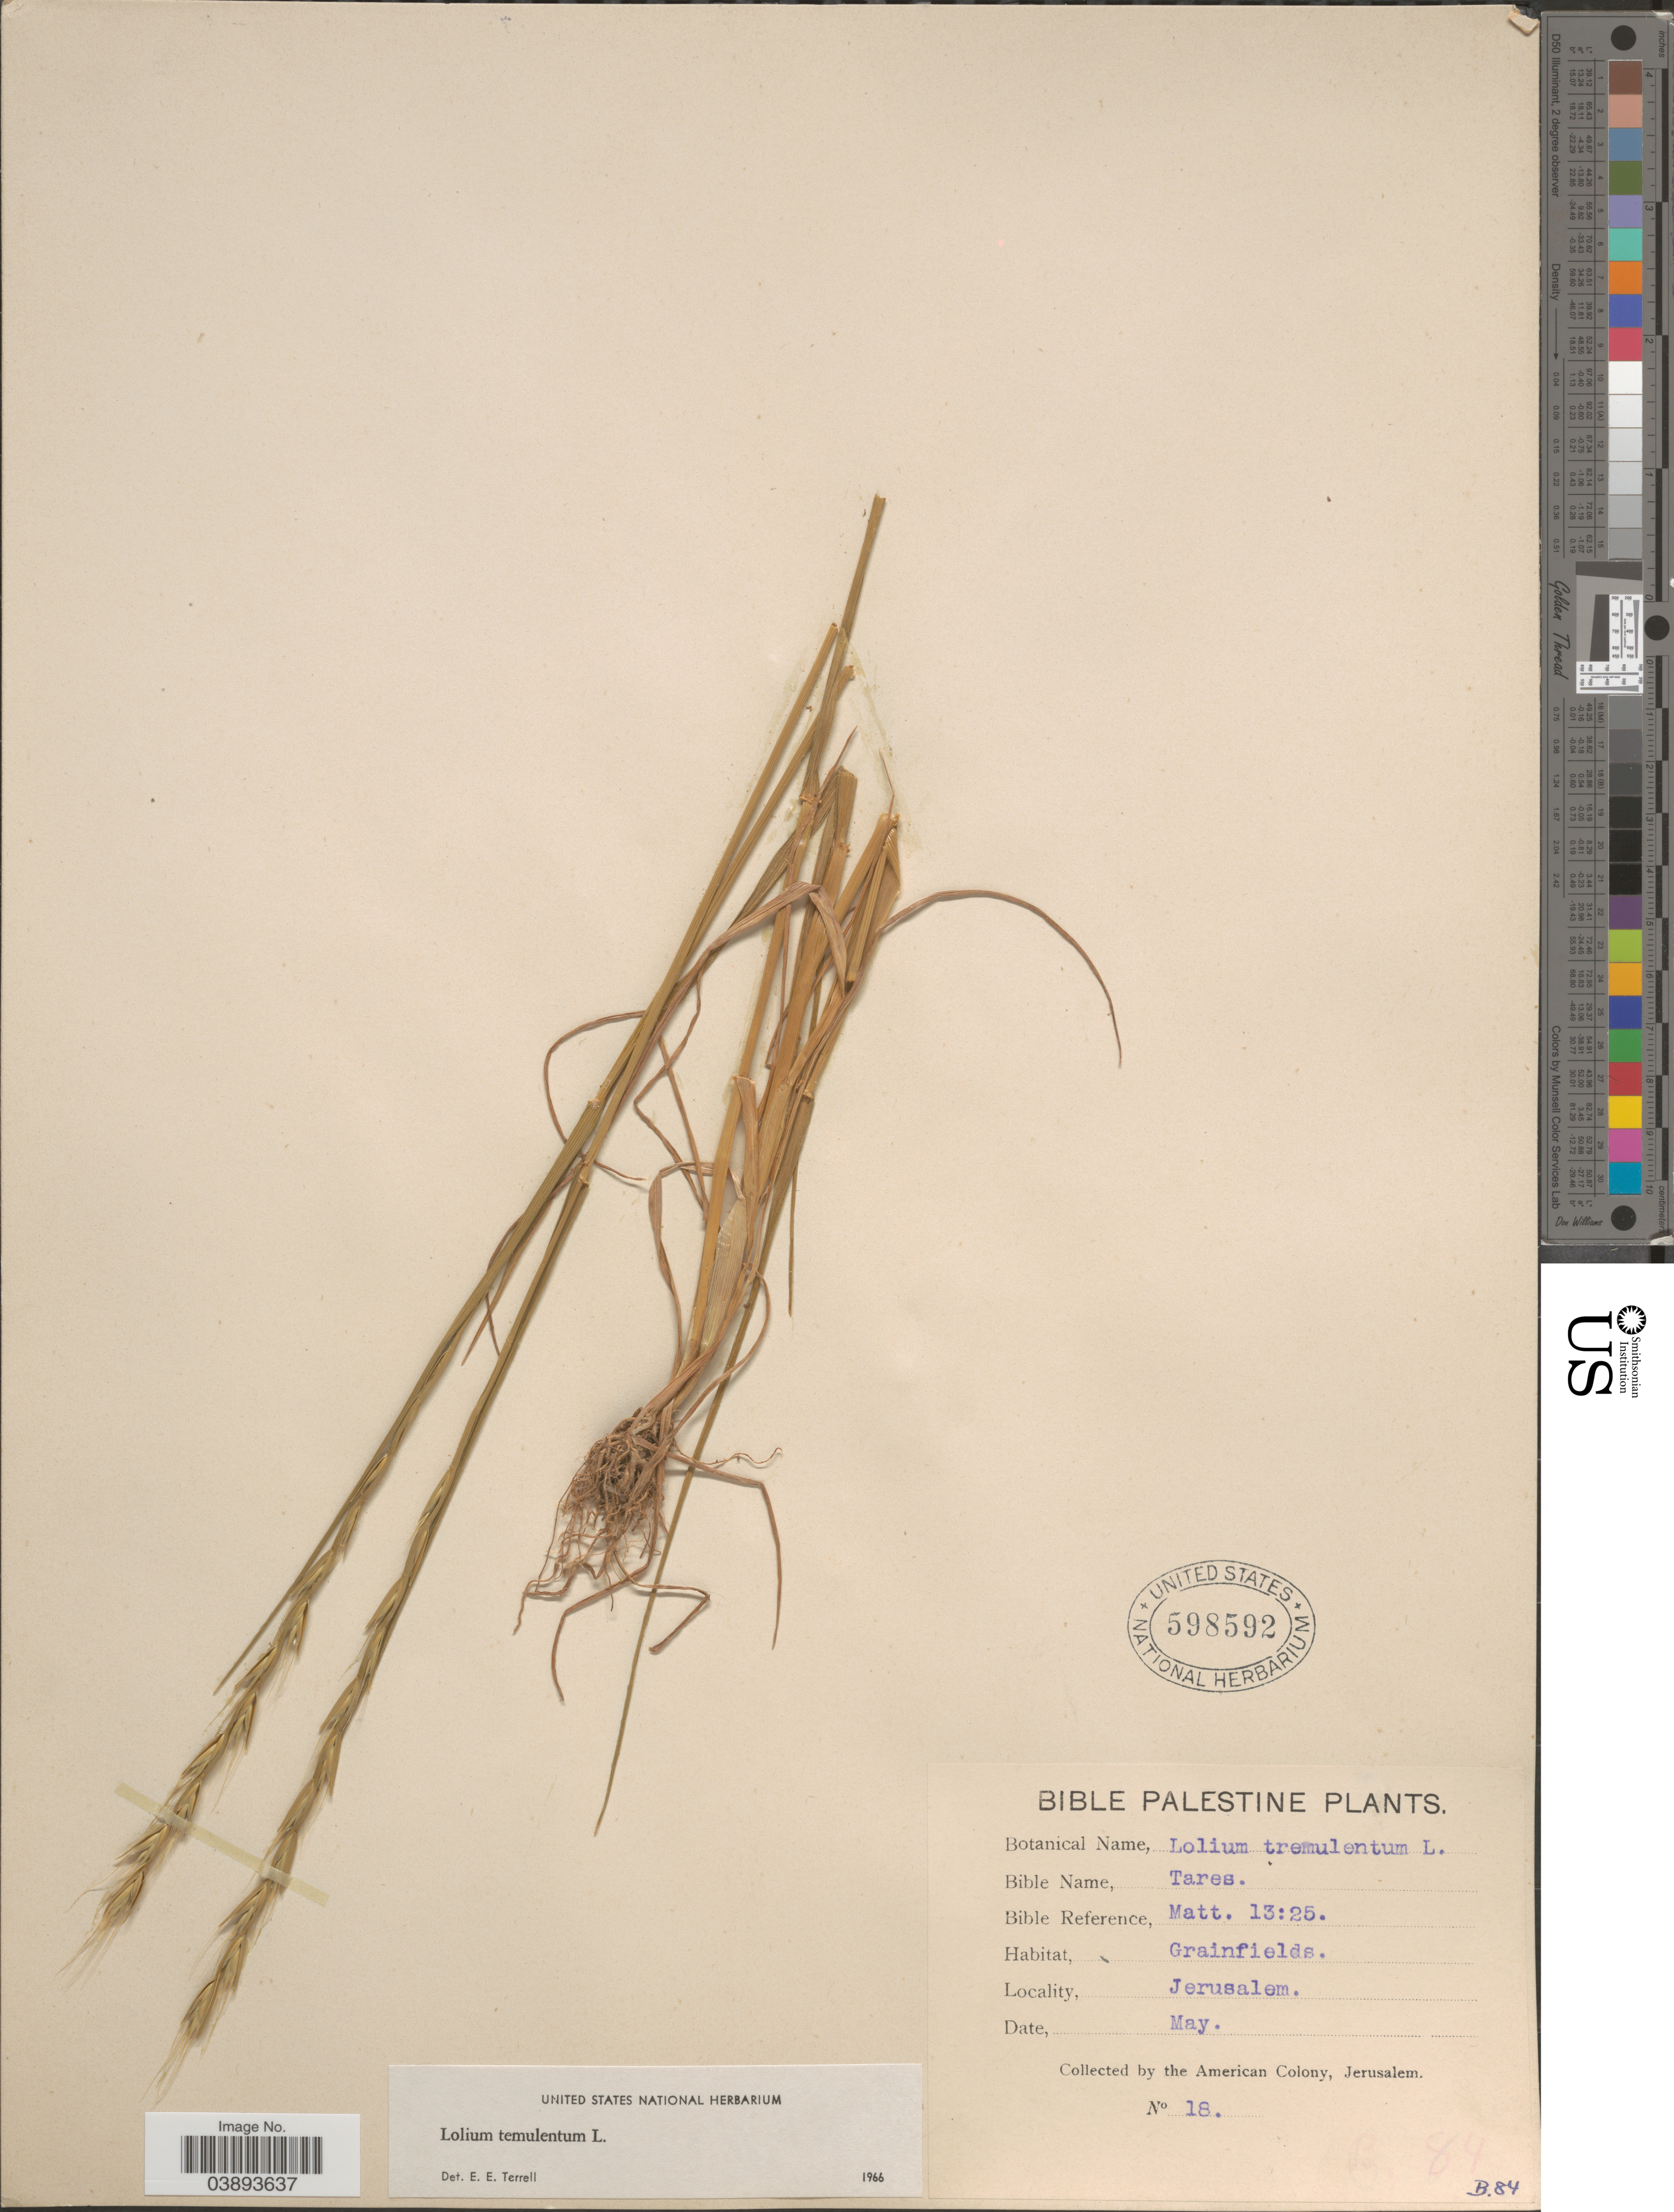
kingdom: Plantae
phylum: Tracheophyta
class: Liliopsida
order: Poales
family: Poaceae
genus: Lolium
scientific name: Lolium temulentum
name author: L.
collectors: American Colony, Jerusalem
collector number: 18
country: Israel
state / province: Jerusalem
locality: Bible Palestine.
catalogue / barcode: US 598592